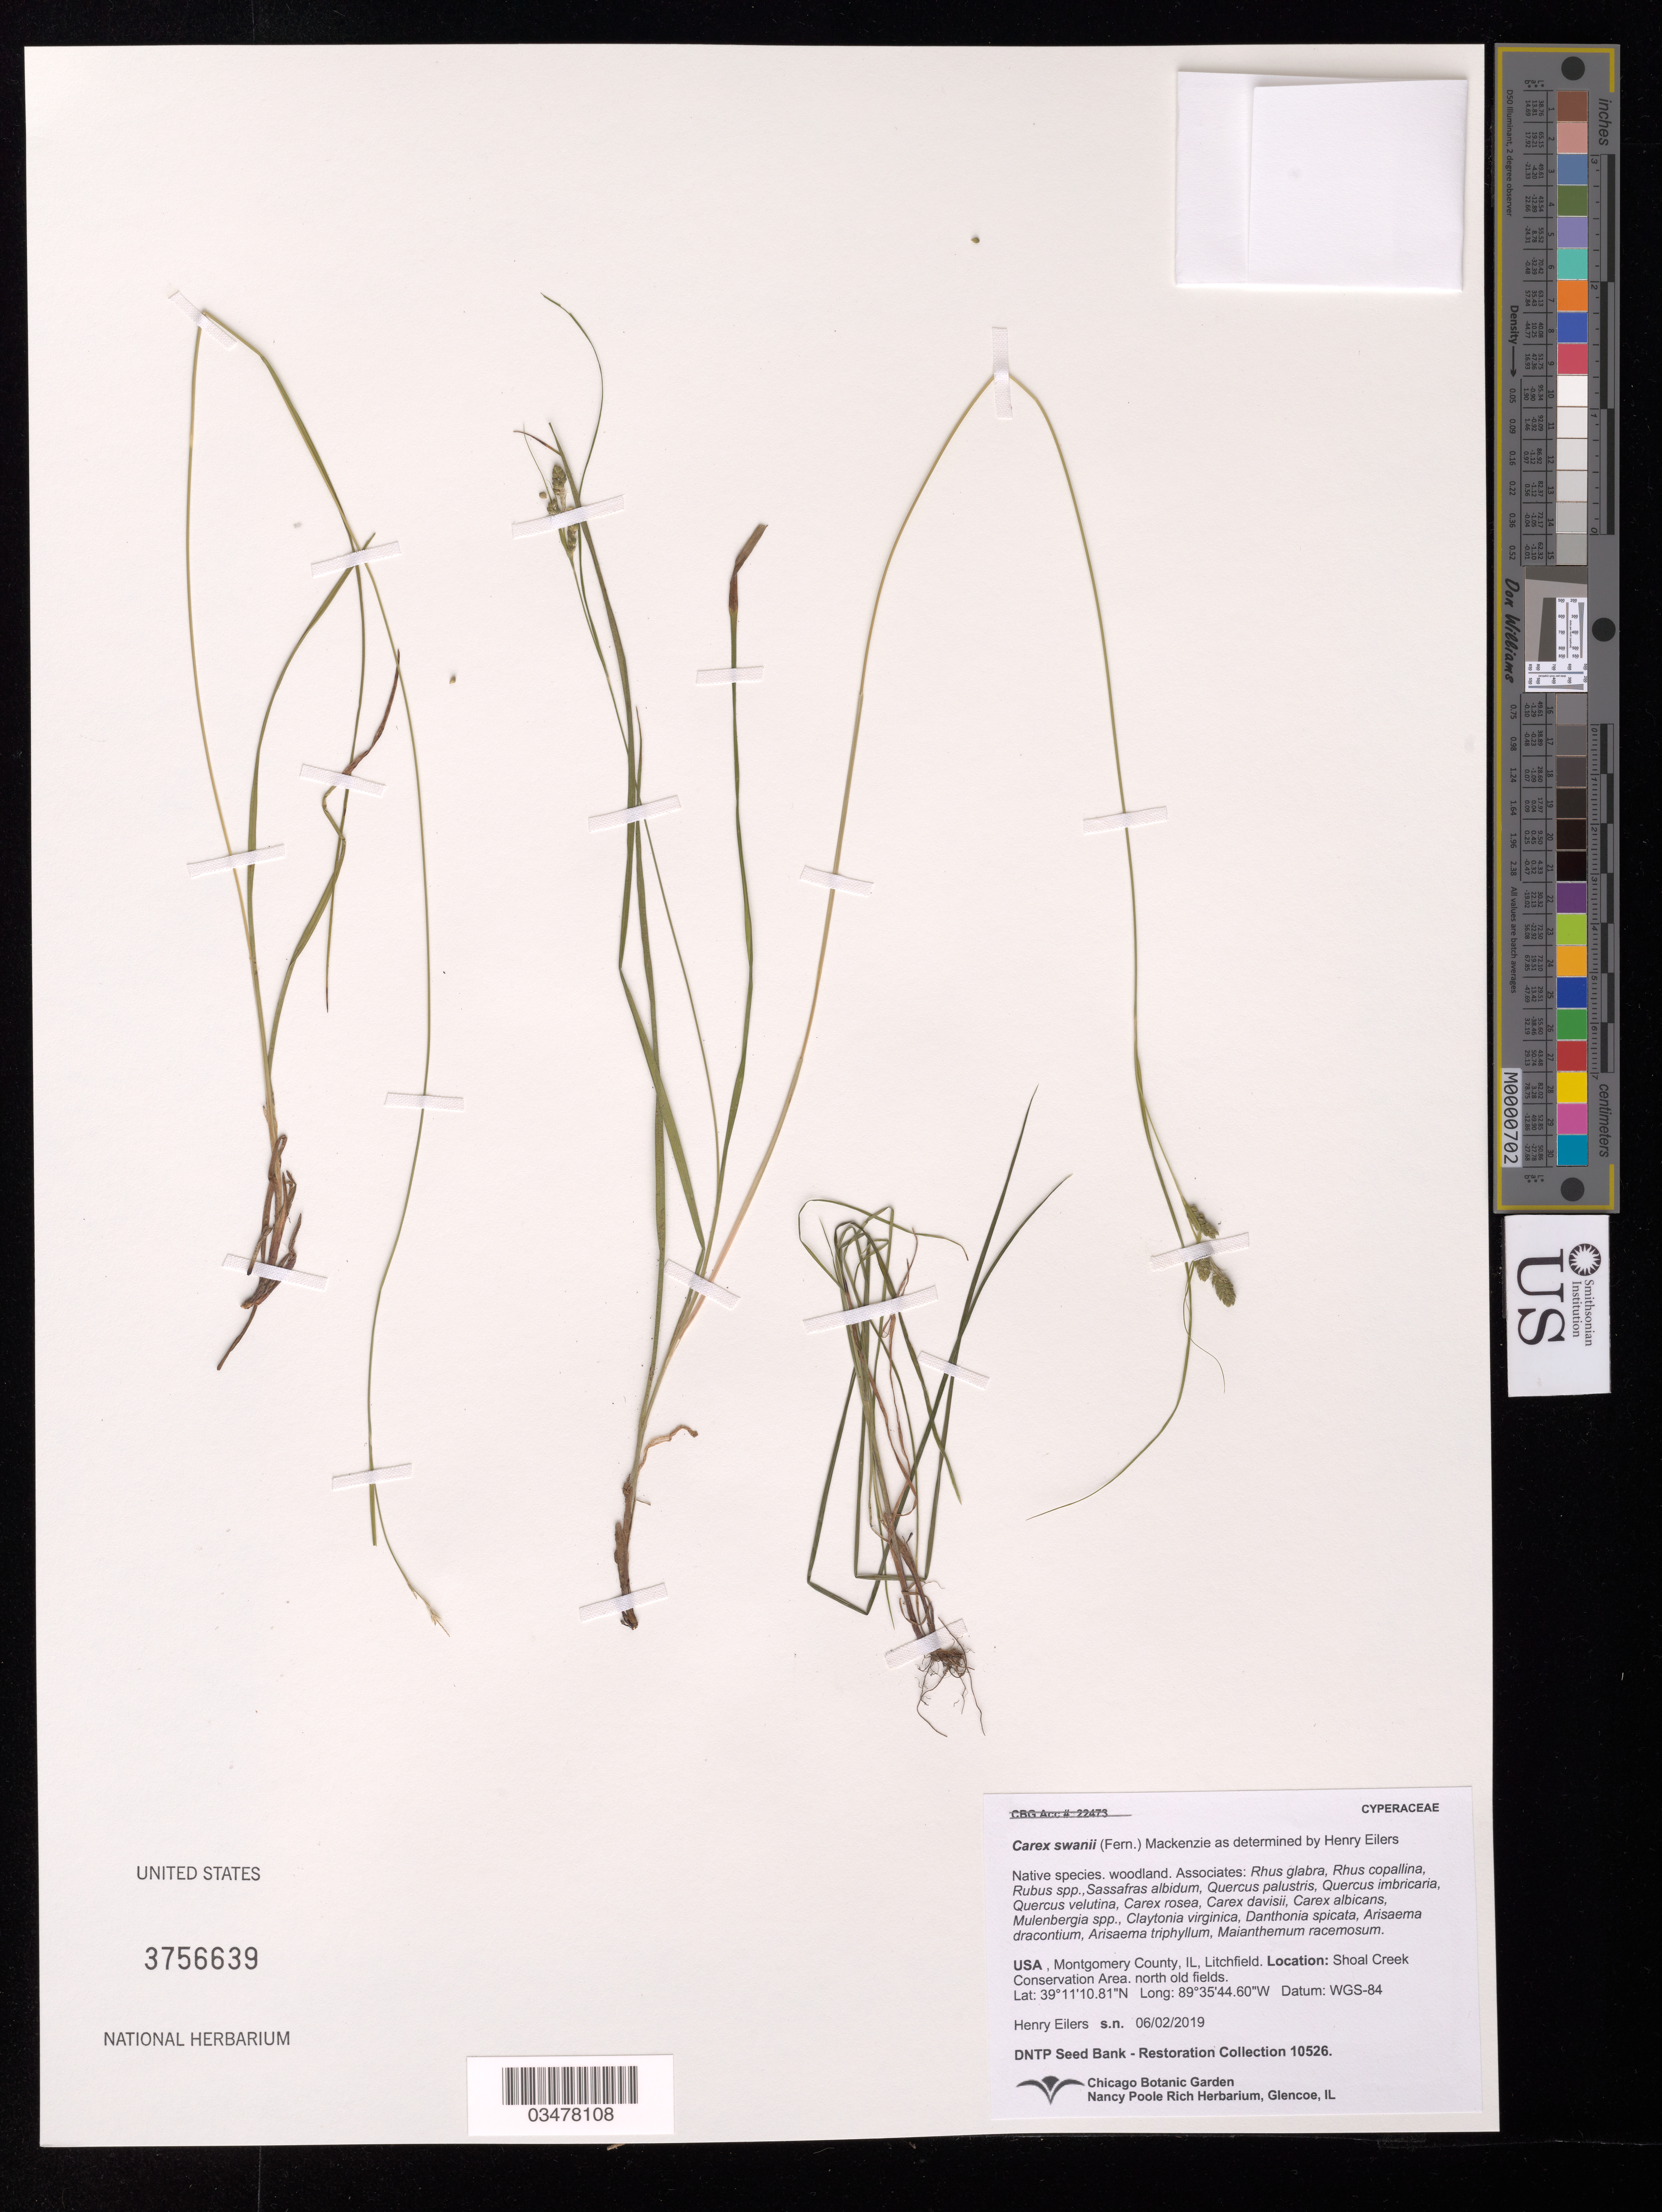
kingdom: Plantae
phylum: Tracheophyta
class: Liliopsida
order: Poales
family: Cyperaceae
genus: Carex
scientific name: Carex swanii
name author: (Fernald) Mack.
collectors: H. Eilers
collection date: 2019-06-02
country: United States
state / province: Illinois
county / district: Montgomery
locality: Shoal Creek Conservation Area, north old fields.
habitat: Woodland. With Rhus glabra, Rubus sp., Carex rosea, Mulenbergia sp., etc.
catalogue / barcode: US 3756639